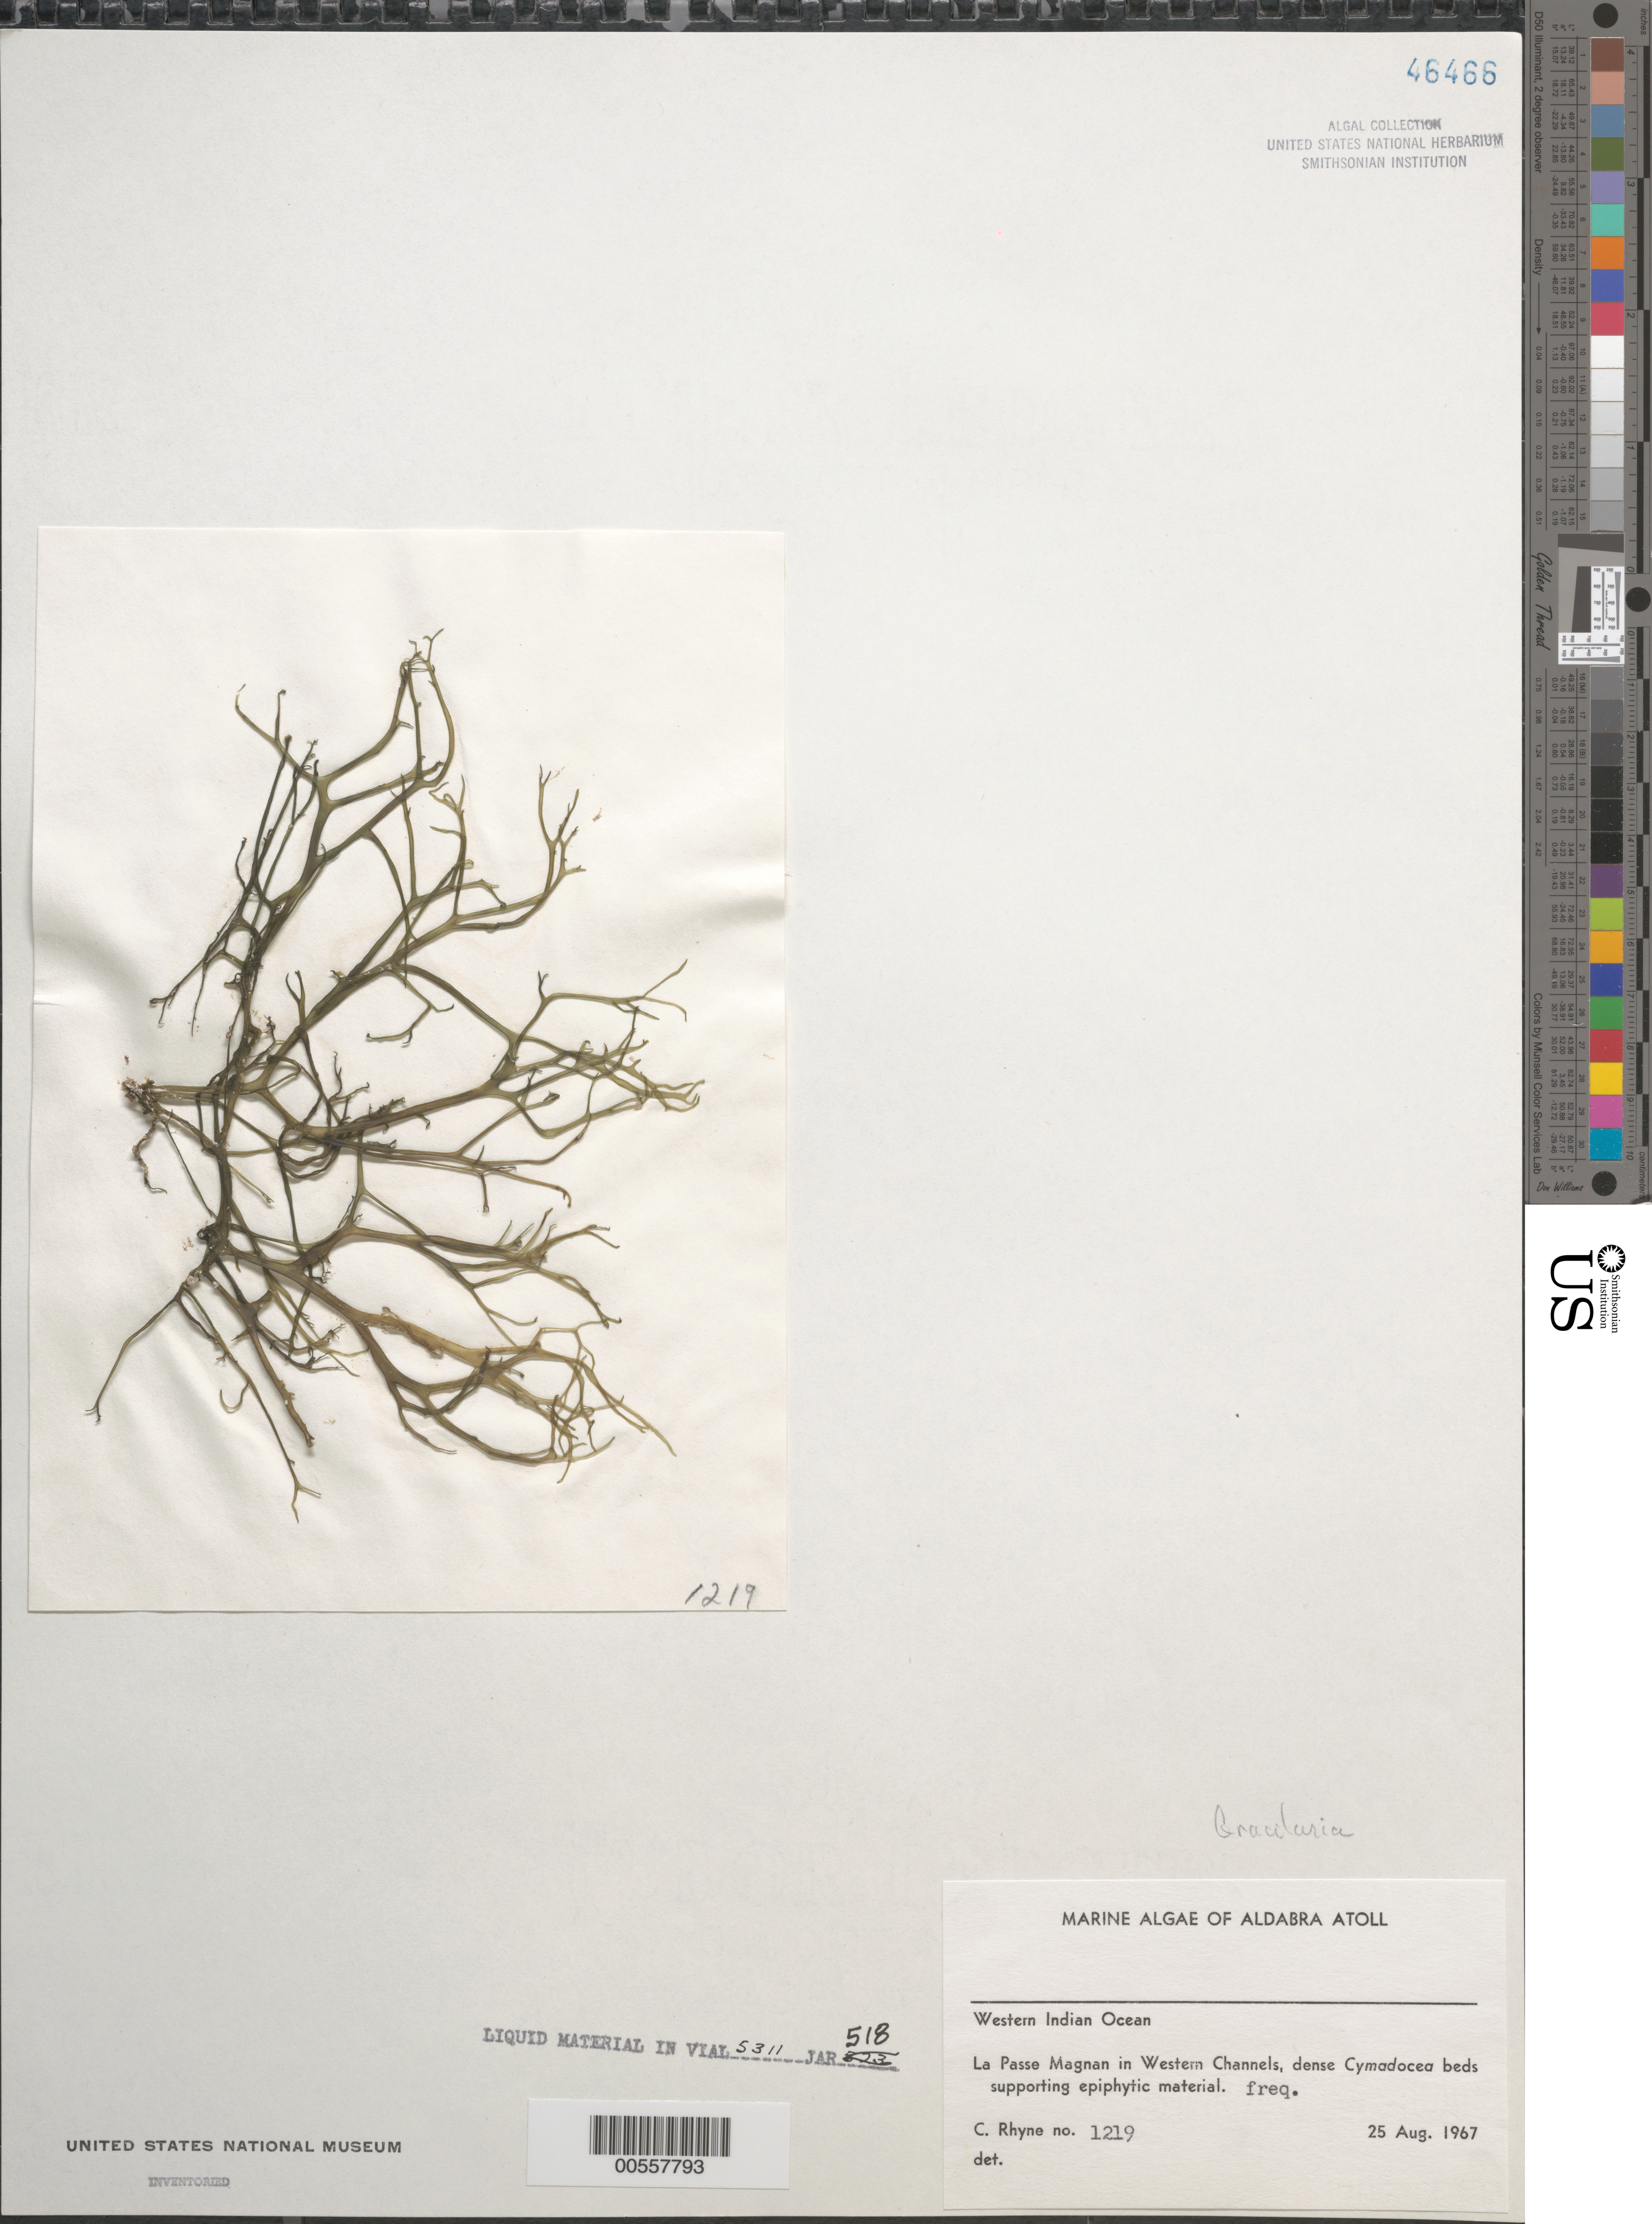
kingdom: Plantae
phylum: Rhodophyta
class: Florideophyceae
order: Gracilariales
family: Gracilariaceae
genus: Gracilaria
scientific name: Gracilaria sp.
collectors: C. Rhyne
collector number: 1219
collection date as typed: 25 Aug 1967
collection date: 1967-08-25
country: Seychelles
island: Aldabra Atoll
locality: La Passe Magnan, Western Channels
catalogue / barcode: US 46466